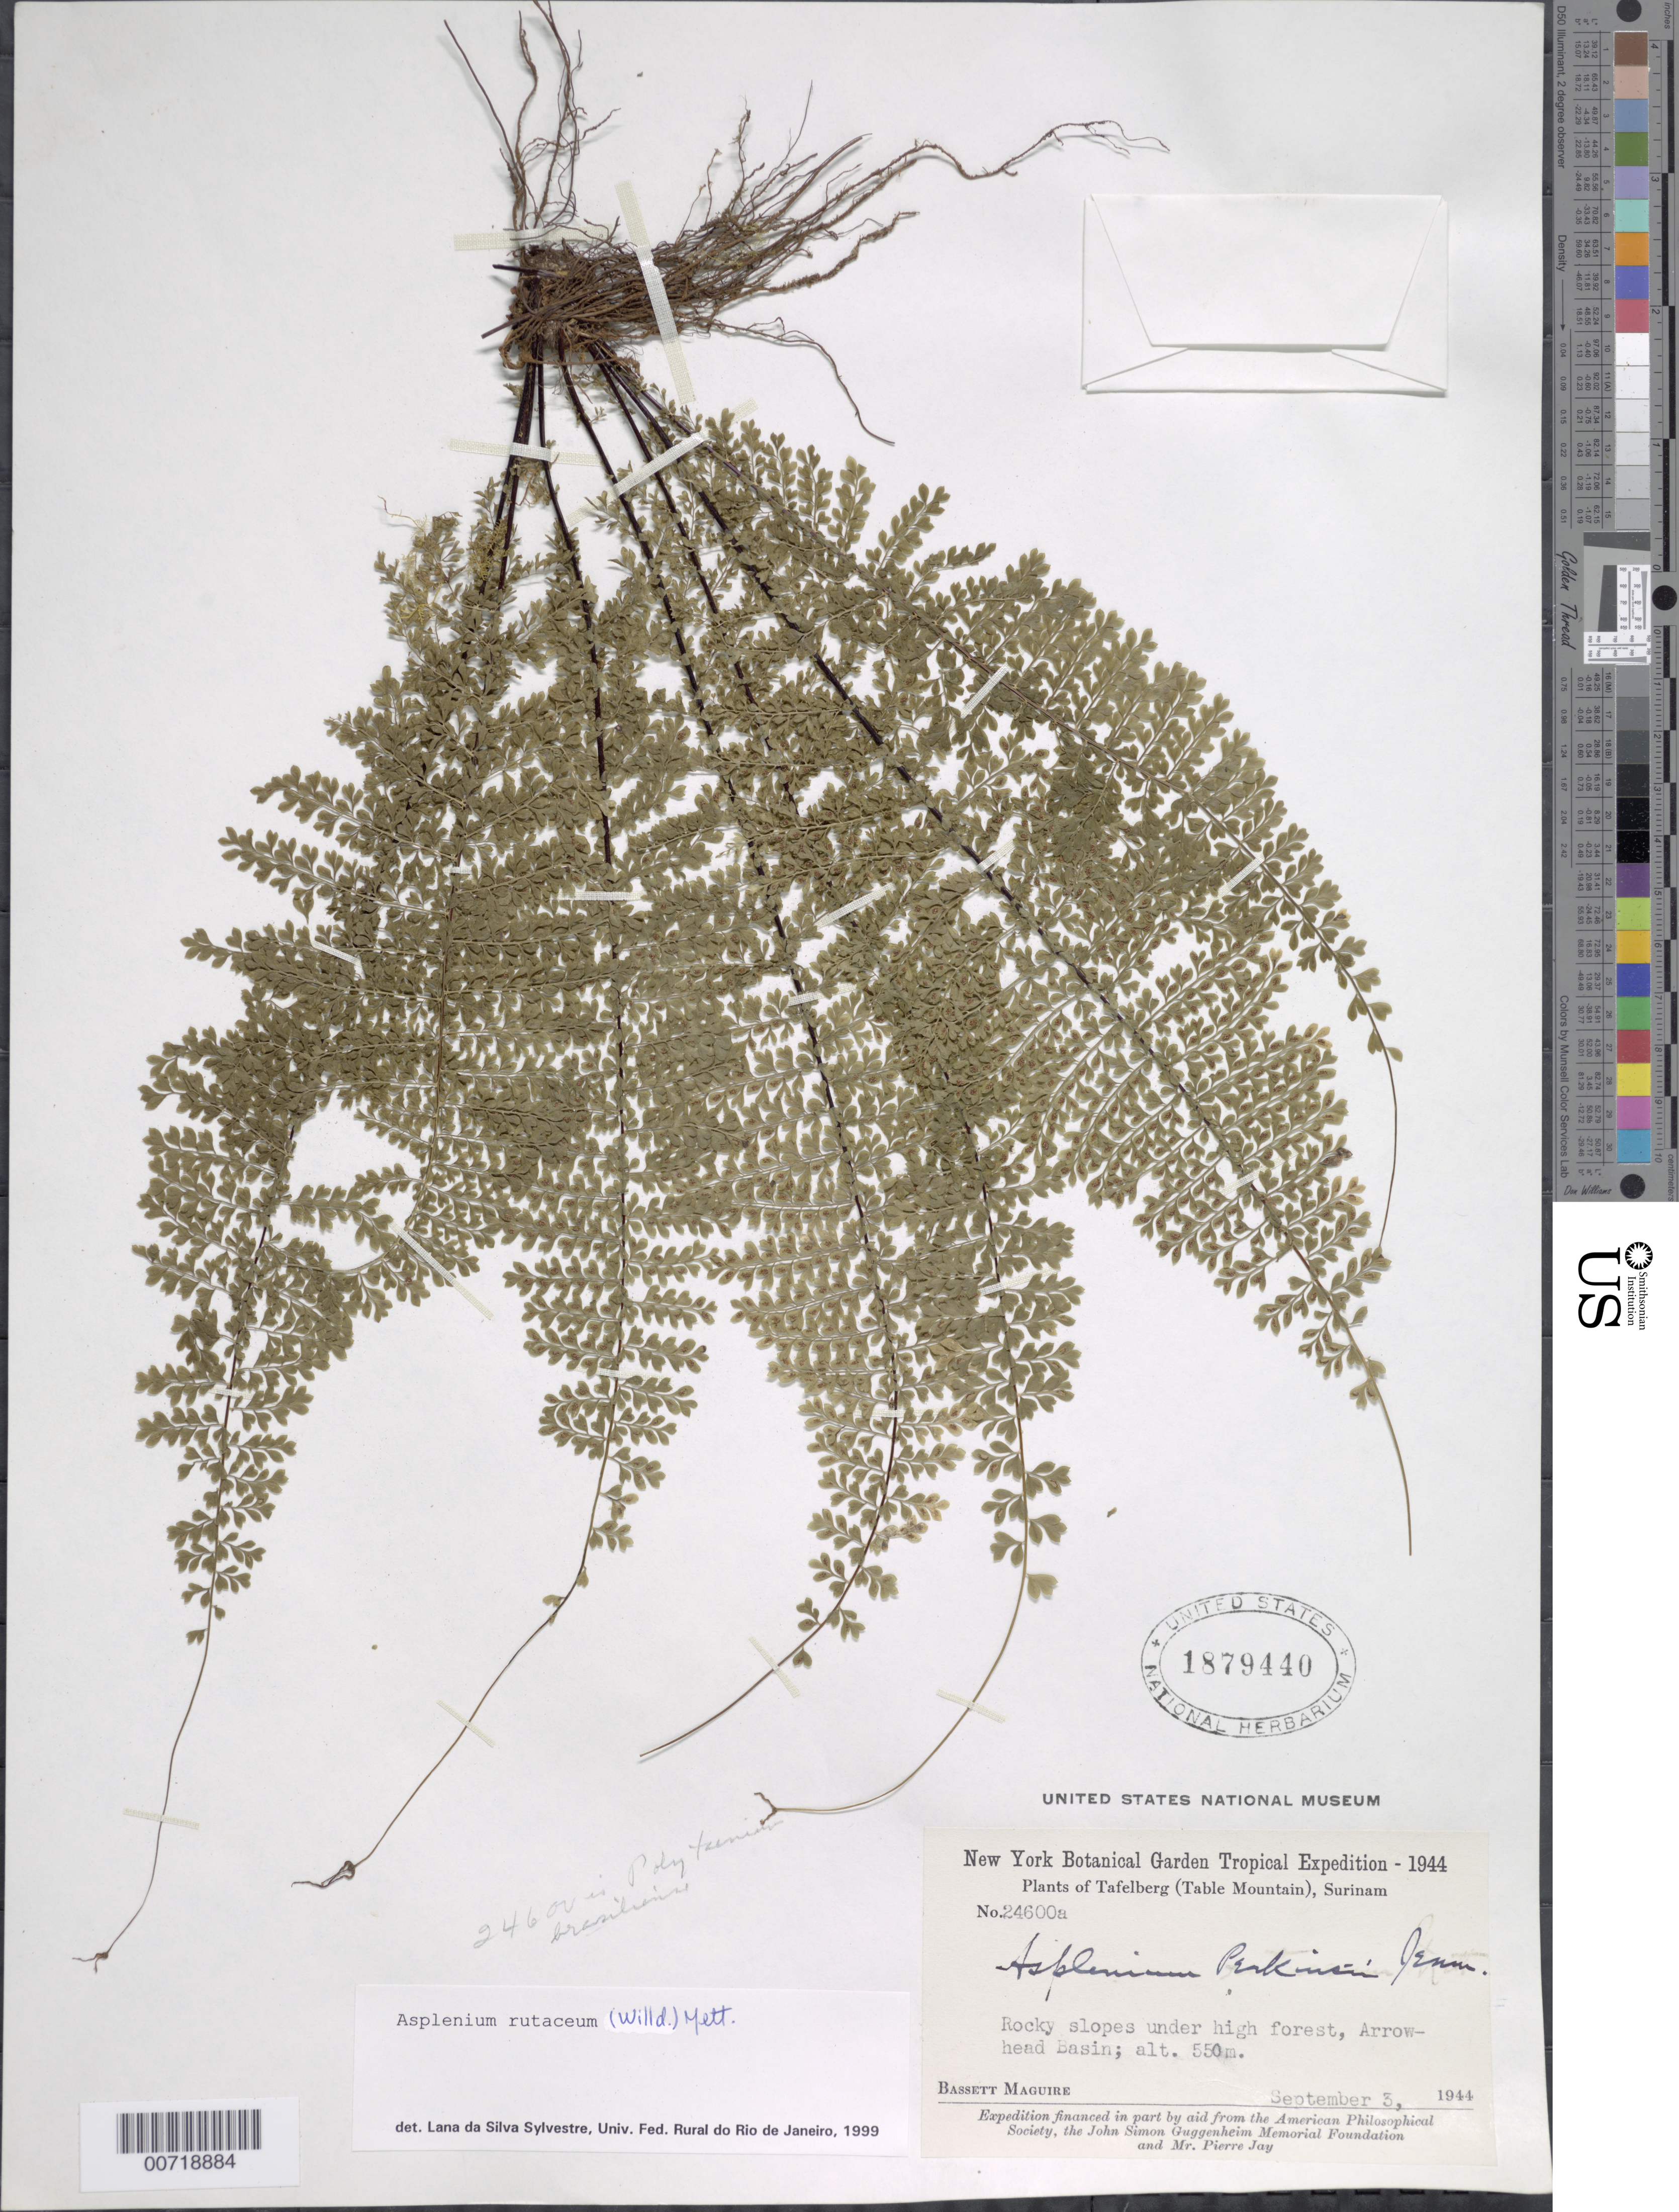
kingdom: Plantae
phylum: Tracheophyta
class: Polypodiopsida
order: Polypodiales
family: Aspleniaceae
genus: Asplenium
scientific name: Asplenium rutaceum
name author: (Willd.) Mett.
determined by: Sylvestre, L. da Silva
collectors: B. Maguire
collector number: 24600 a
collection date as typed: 3-Sep-44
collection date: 1944-09-03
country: Suriname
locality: Tafelberg (Table Mountain), Arrowhead Basin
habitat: Rocky slopes under high forest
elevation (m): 550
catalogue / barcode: US 1879440